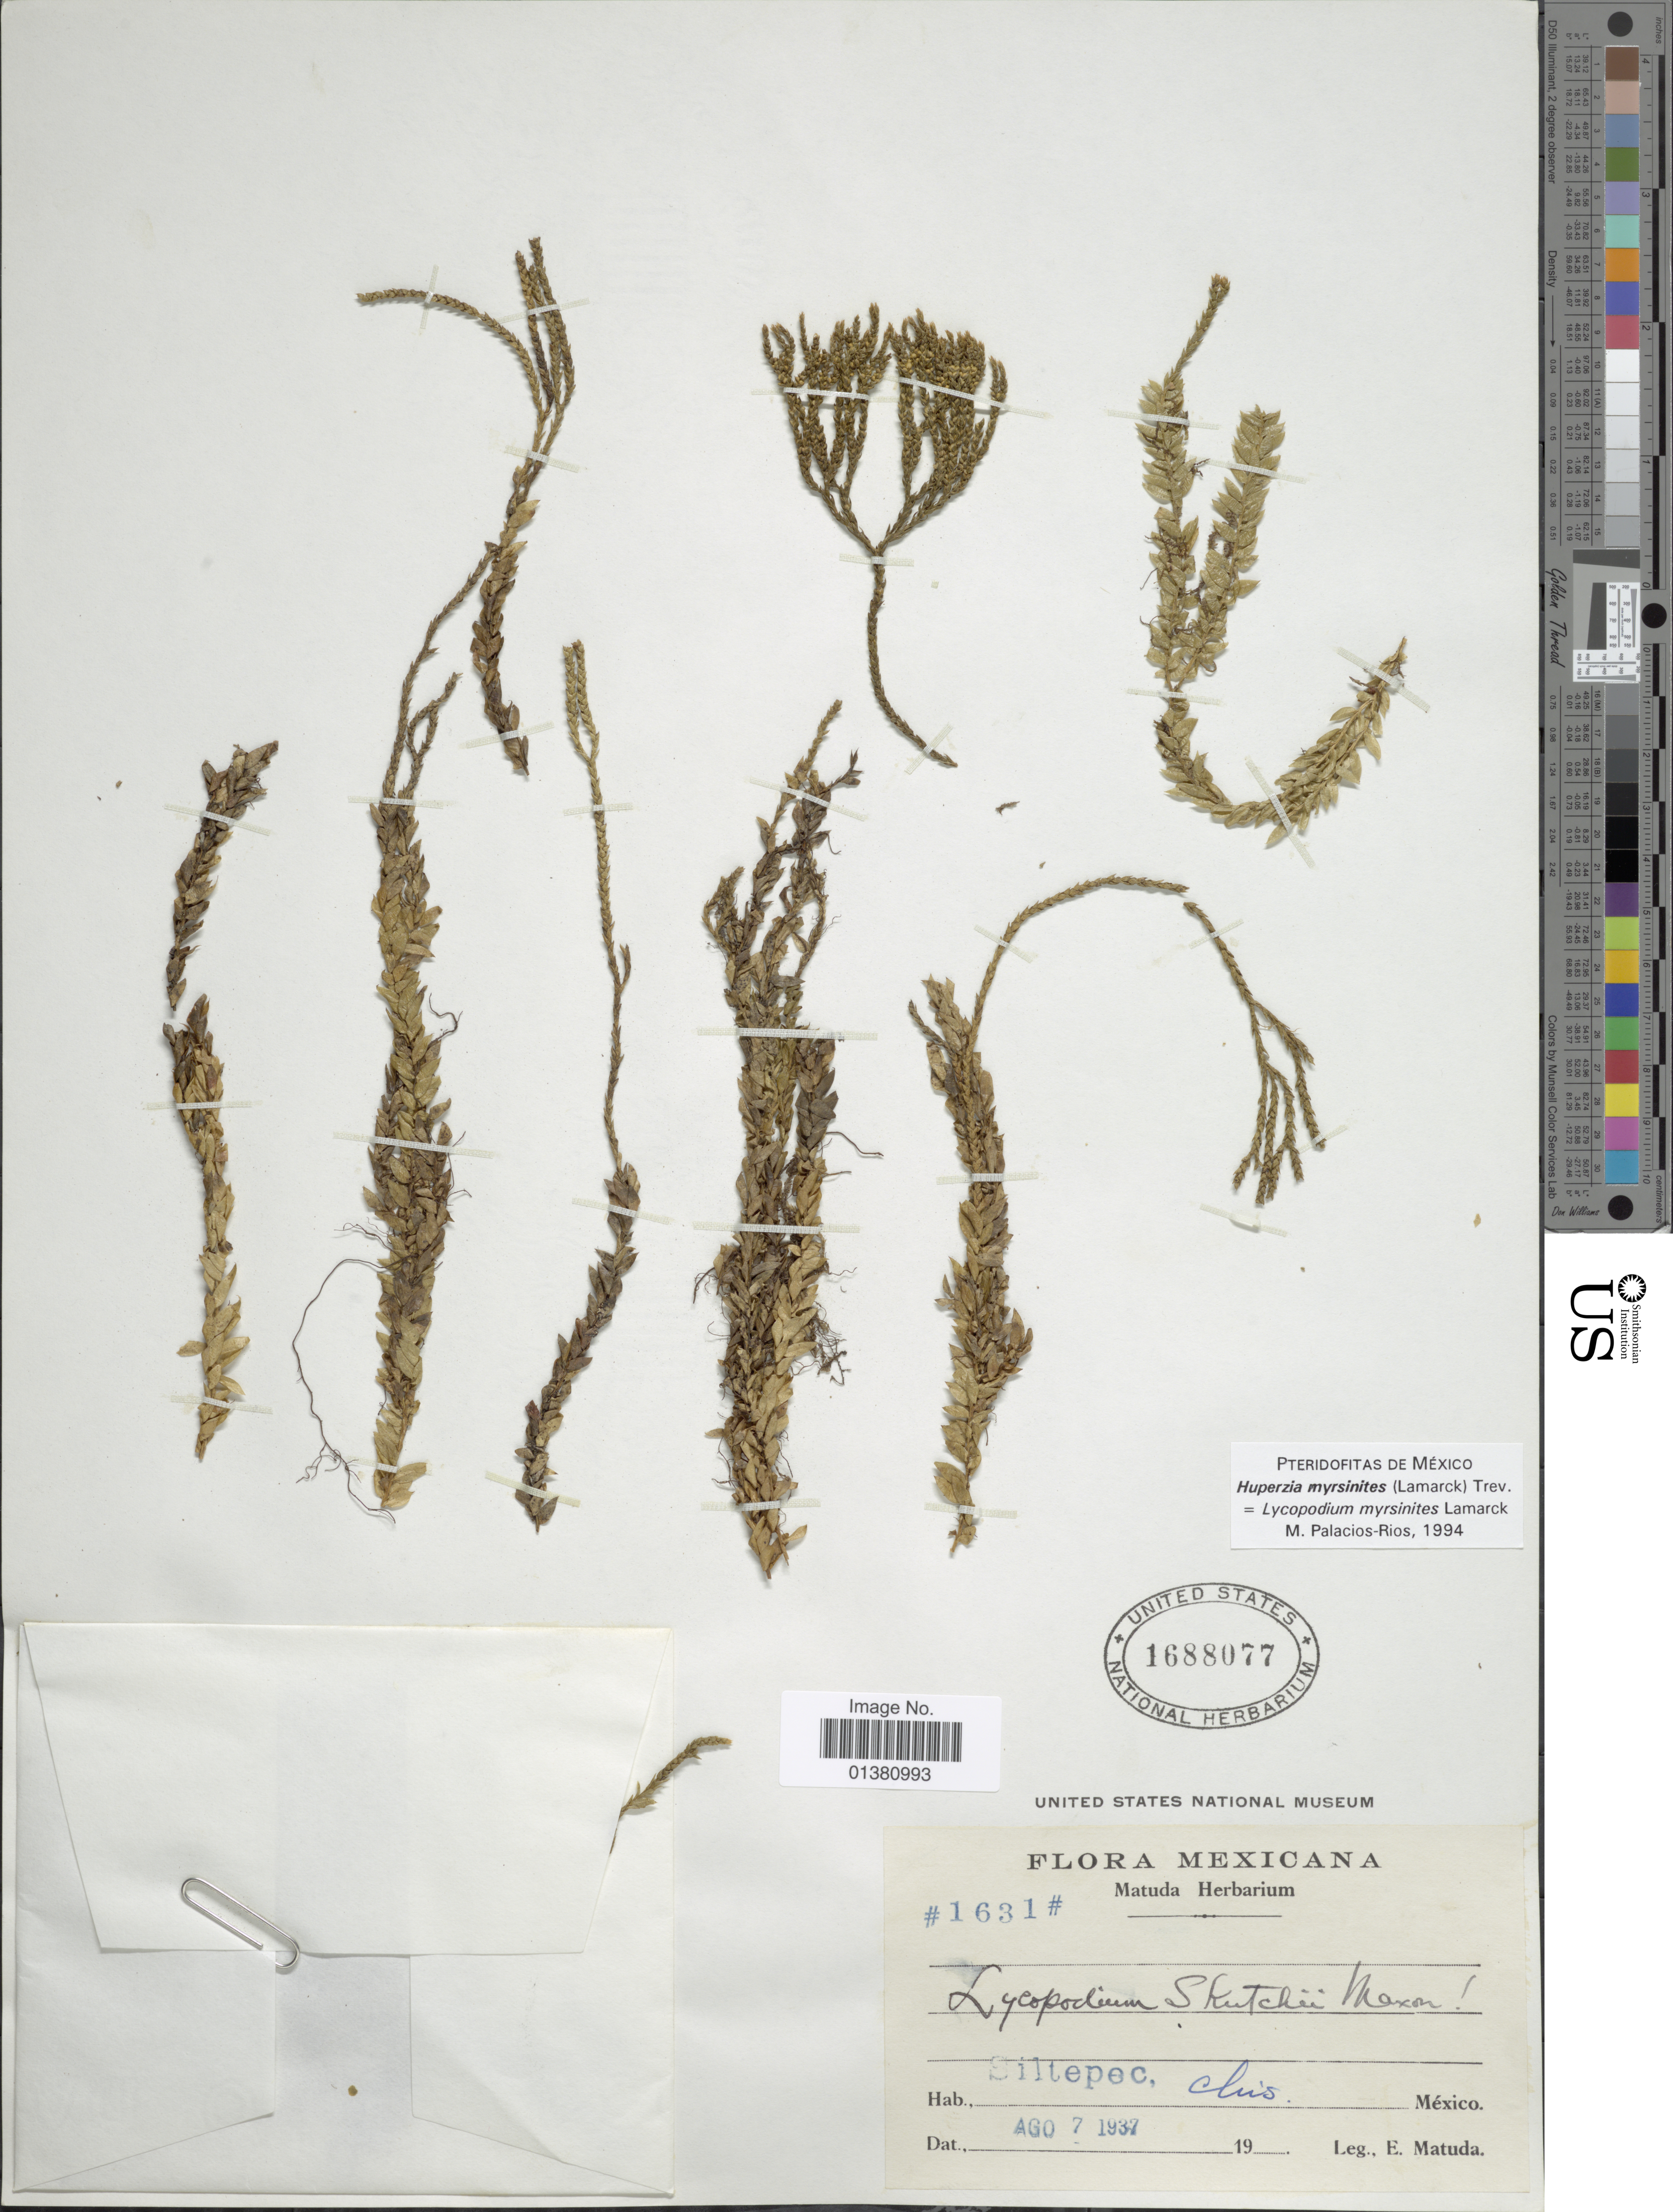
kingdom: Plantae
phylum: Tracheophyta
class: Lycopodiopsida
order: Lycopodiales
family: Lycopodiaceae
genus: Phlegmariurus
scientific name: Phlegmariurus myrsinites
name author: (Lam.) B. Øllg.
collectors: E. Matuda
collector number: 1631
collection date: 1937-08-07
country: Mexico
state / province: Chiapas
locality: Siltepec, chris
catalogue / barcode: US 1688077